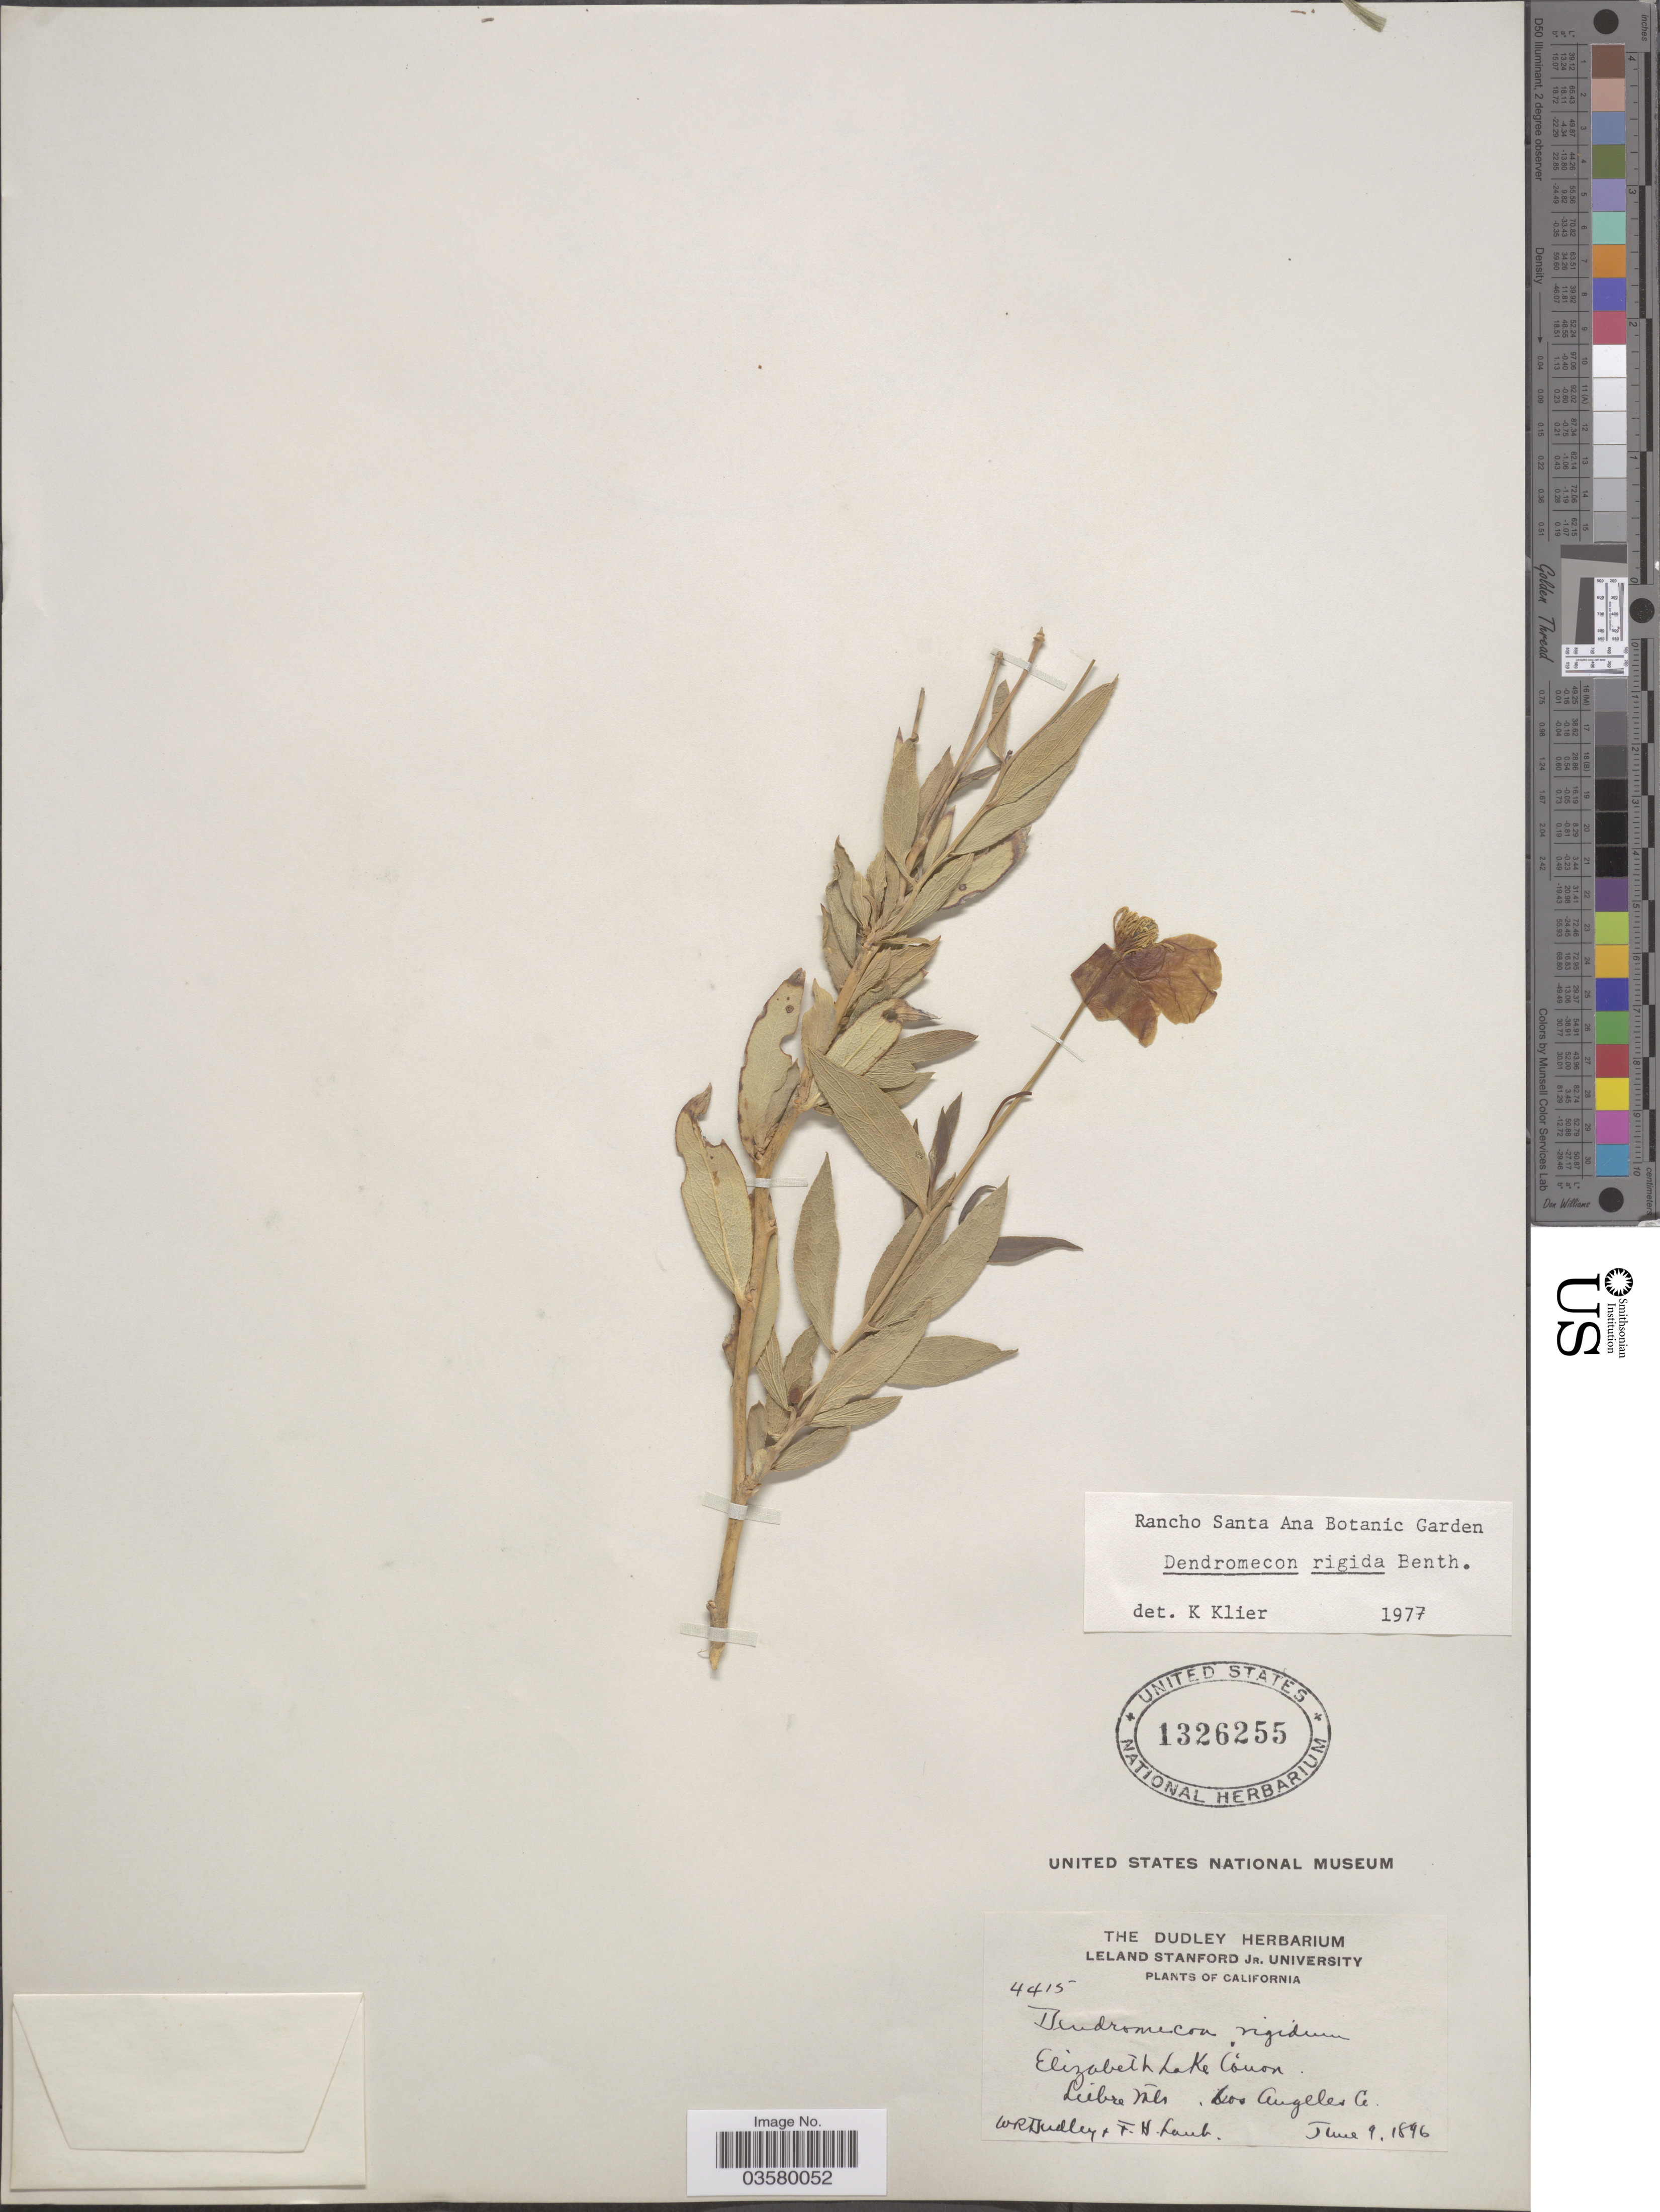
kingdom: Plantae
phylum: Tracheophyta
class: Magnoliopsida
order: Ranunculales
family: Papaveraceae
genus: Dendromecon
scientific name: Dendromecon rigida subsp. rigida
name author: Benth.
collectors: W. Dudley & F. H. Lamb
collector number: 4415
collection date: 1846-06-09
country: United States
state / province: California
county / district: Los Angeles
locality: Elizabeth Lake Cañon. Liebre Mts., Los Angeles Co.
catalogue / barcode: US 1326255